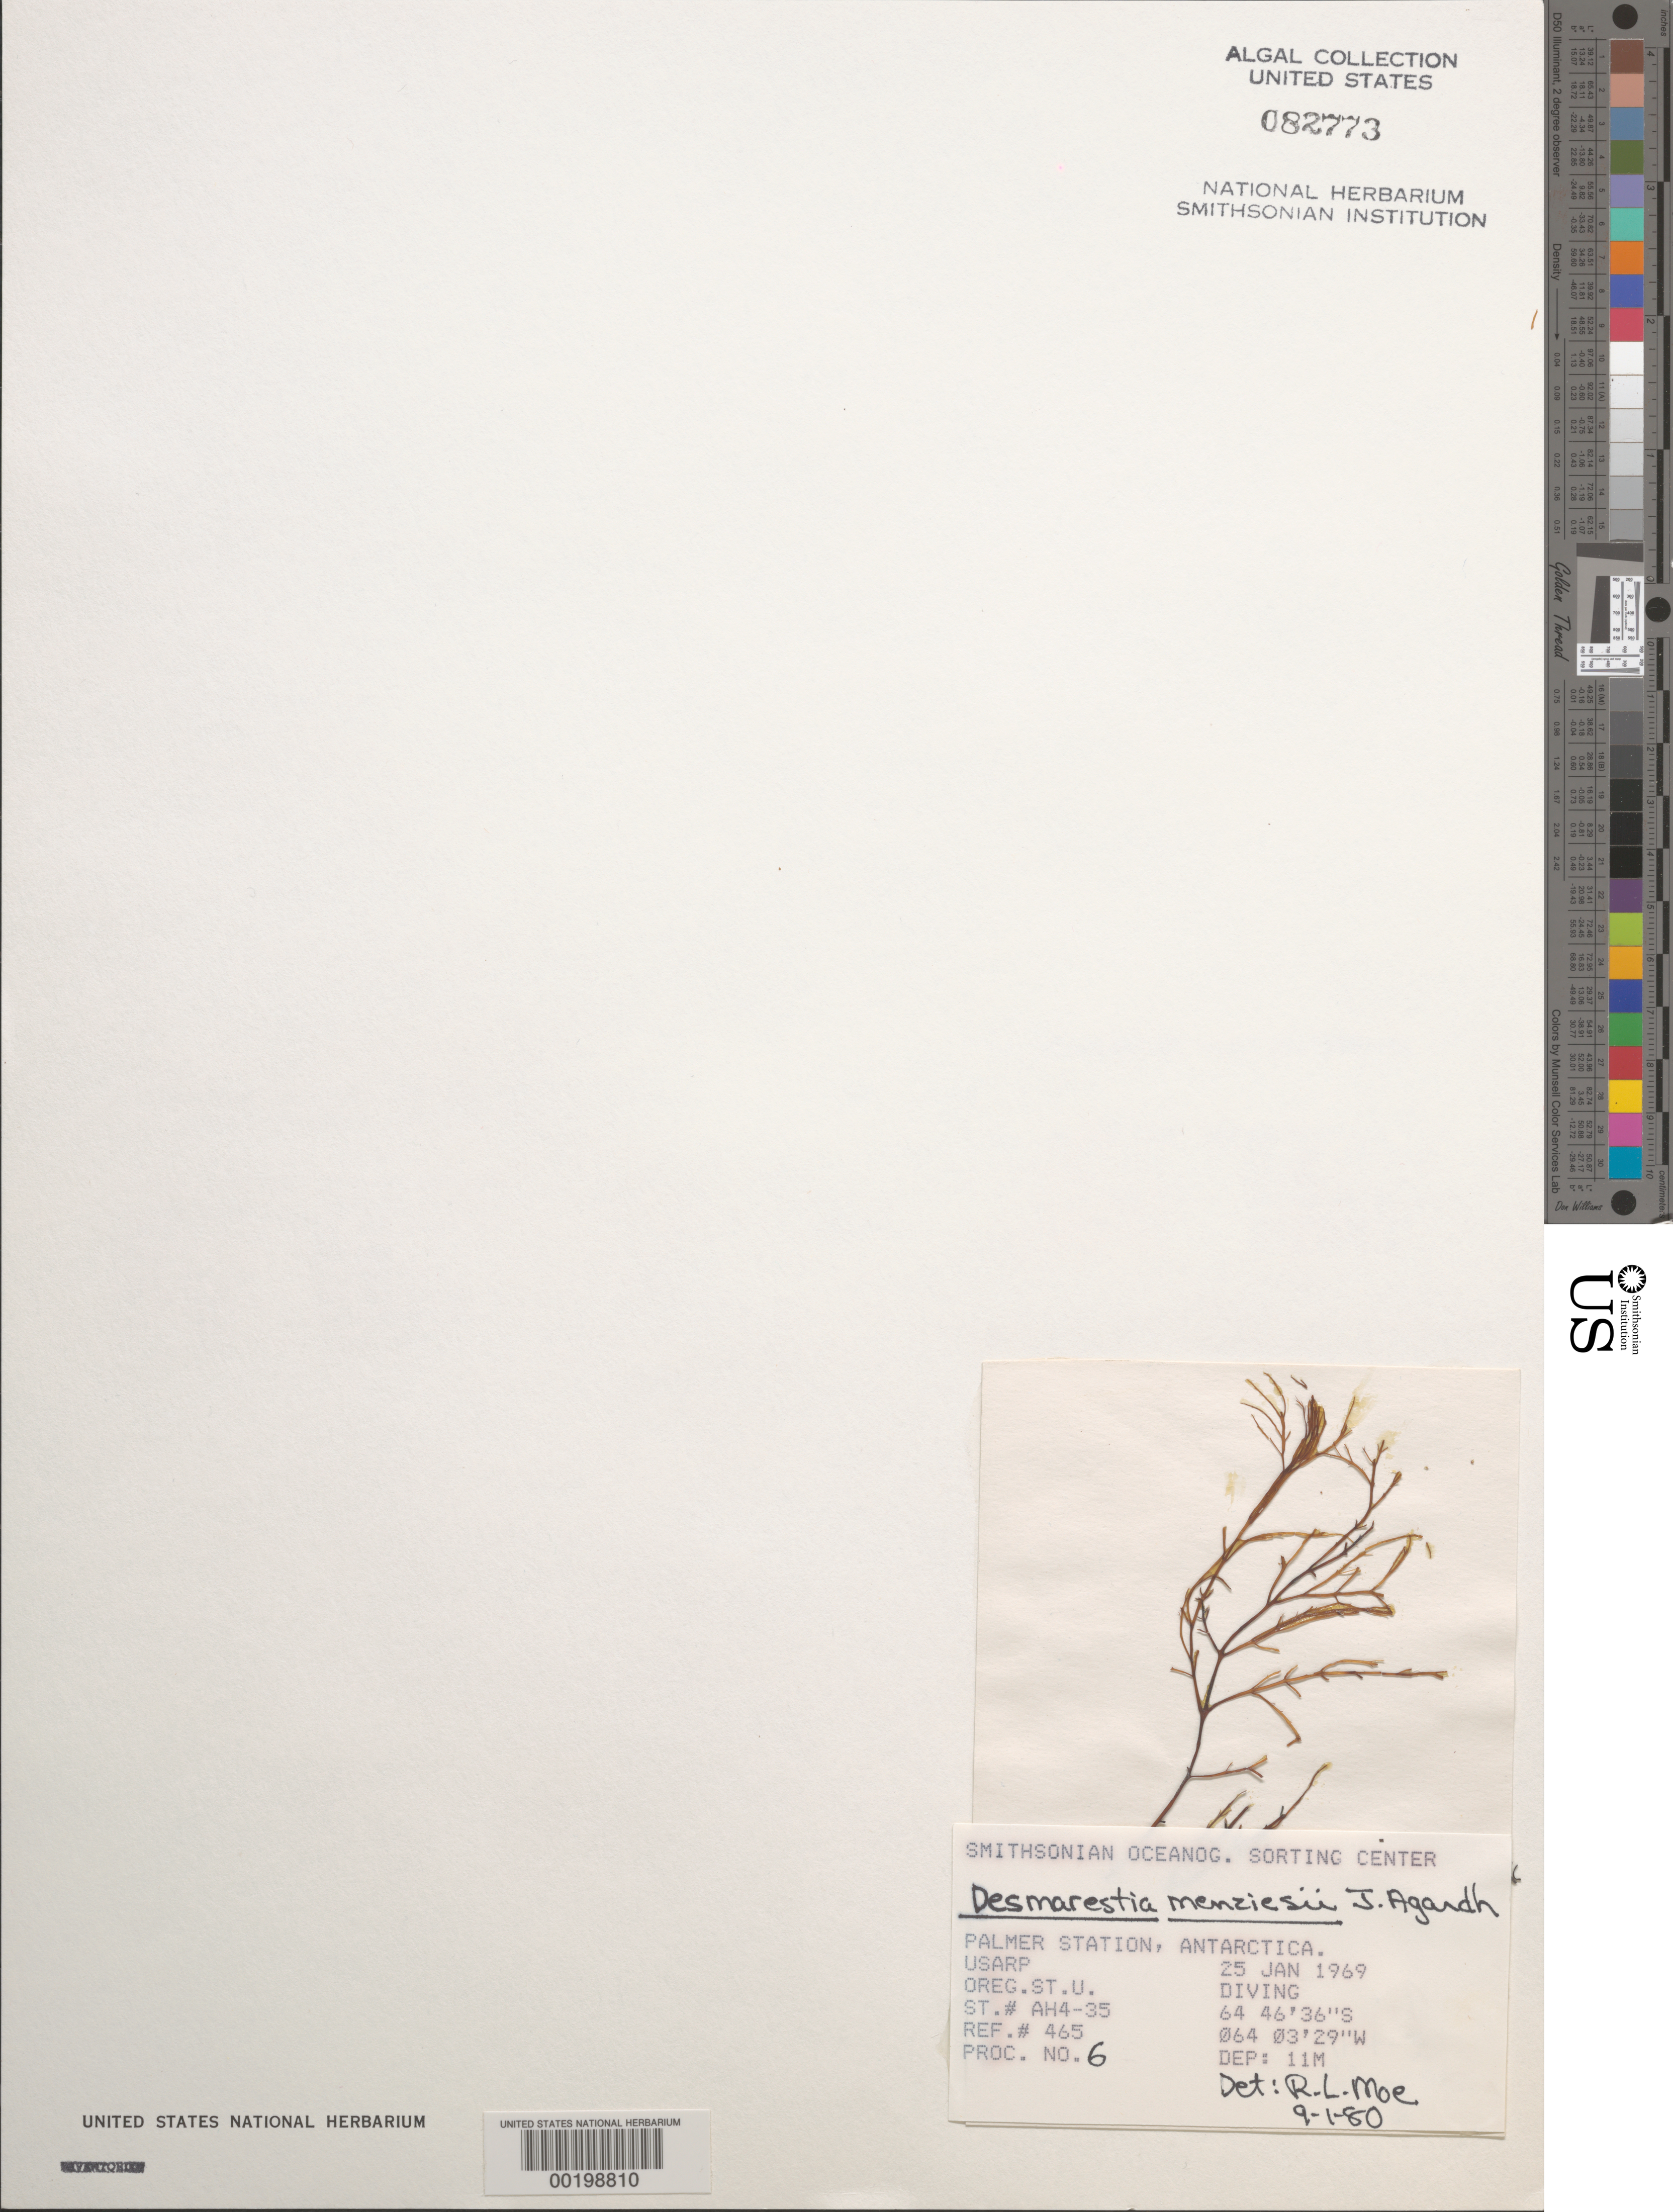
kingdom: Chromista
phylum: Ochrophyta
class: Phaeophyceae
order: Desmarestiales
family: Desmarestiaceae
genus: Desmarestia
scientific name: Desmarestia menziesii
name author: J. Agardh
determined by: Moe, R. L.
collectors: Oregon State University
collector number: Station Ah4-35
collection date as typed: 25 Jan 1969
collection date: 1969-01-25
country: Antarctica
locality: Palmer Station, Antarctic Peninsula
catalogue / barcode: US 82773